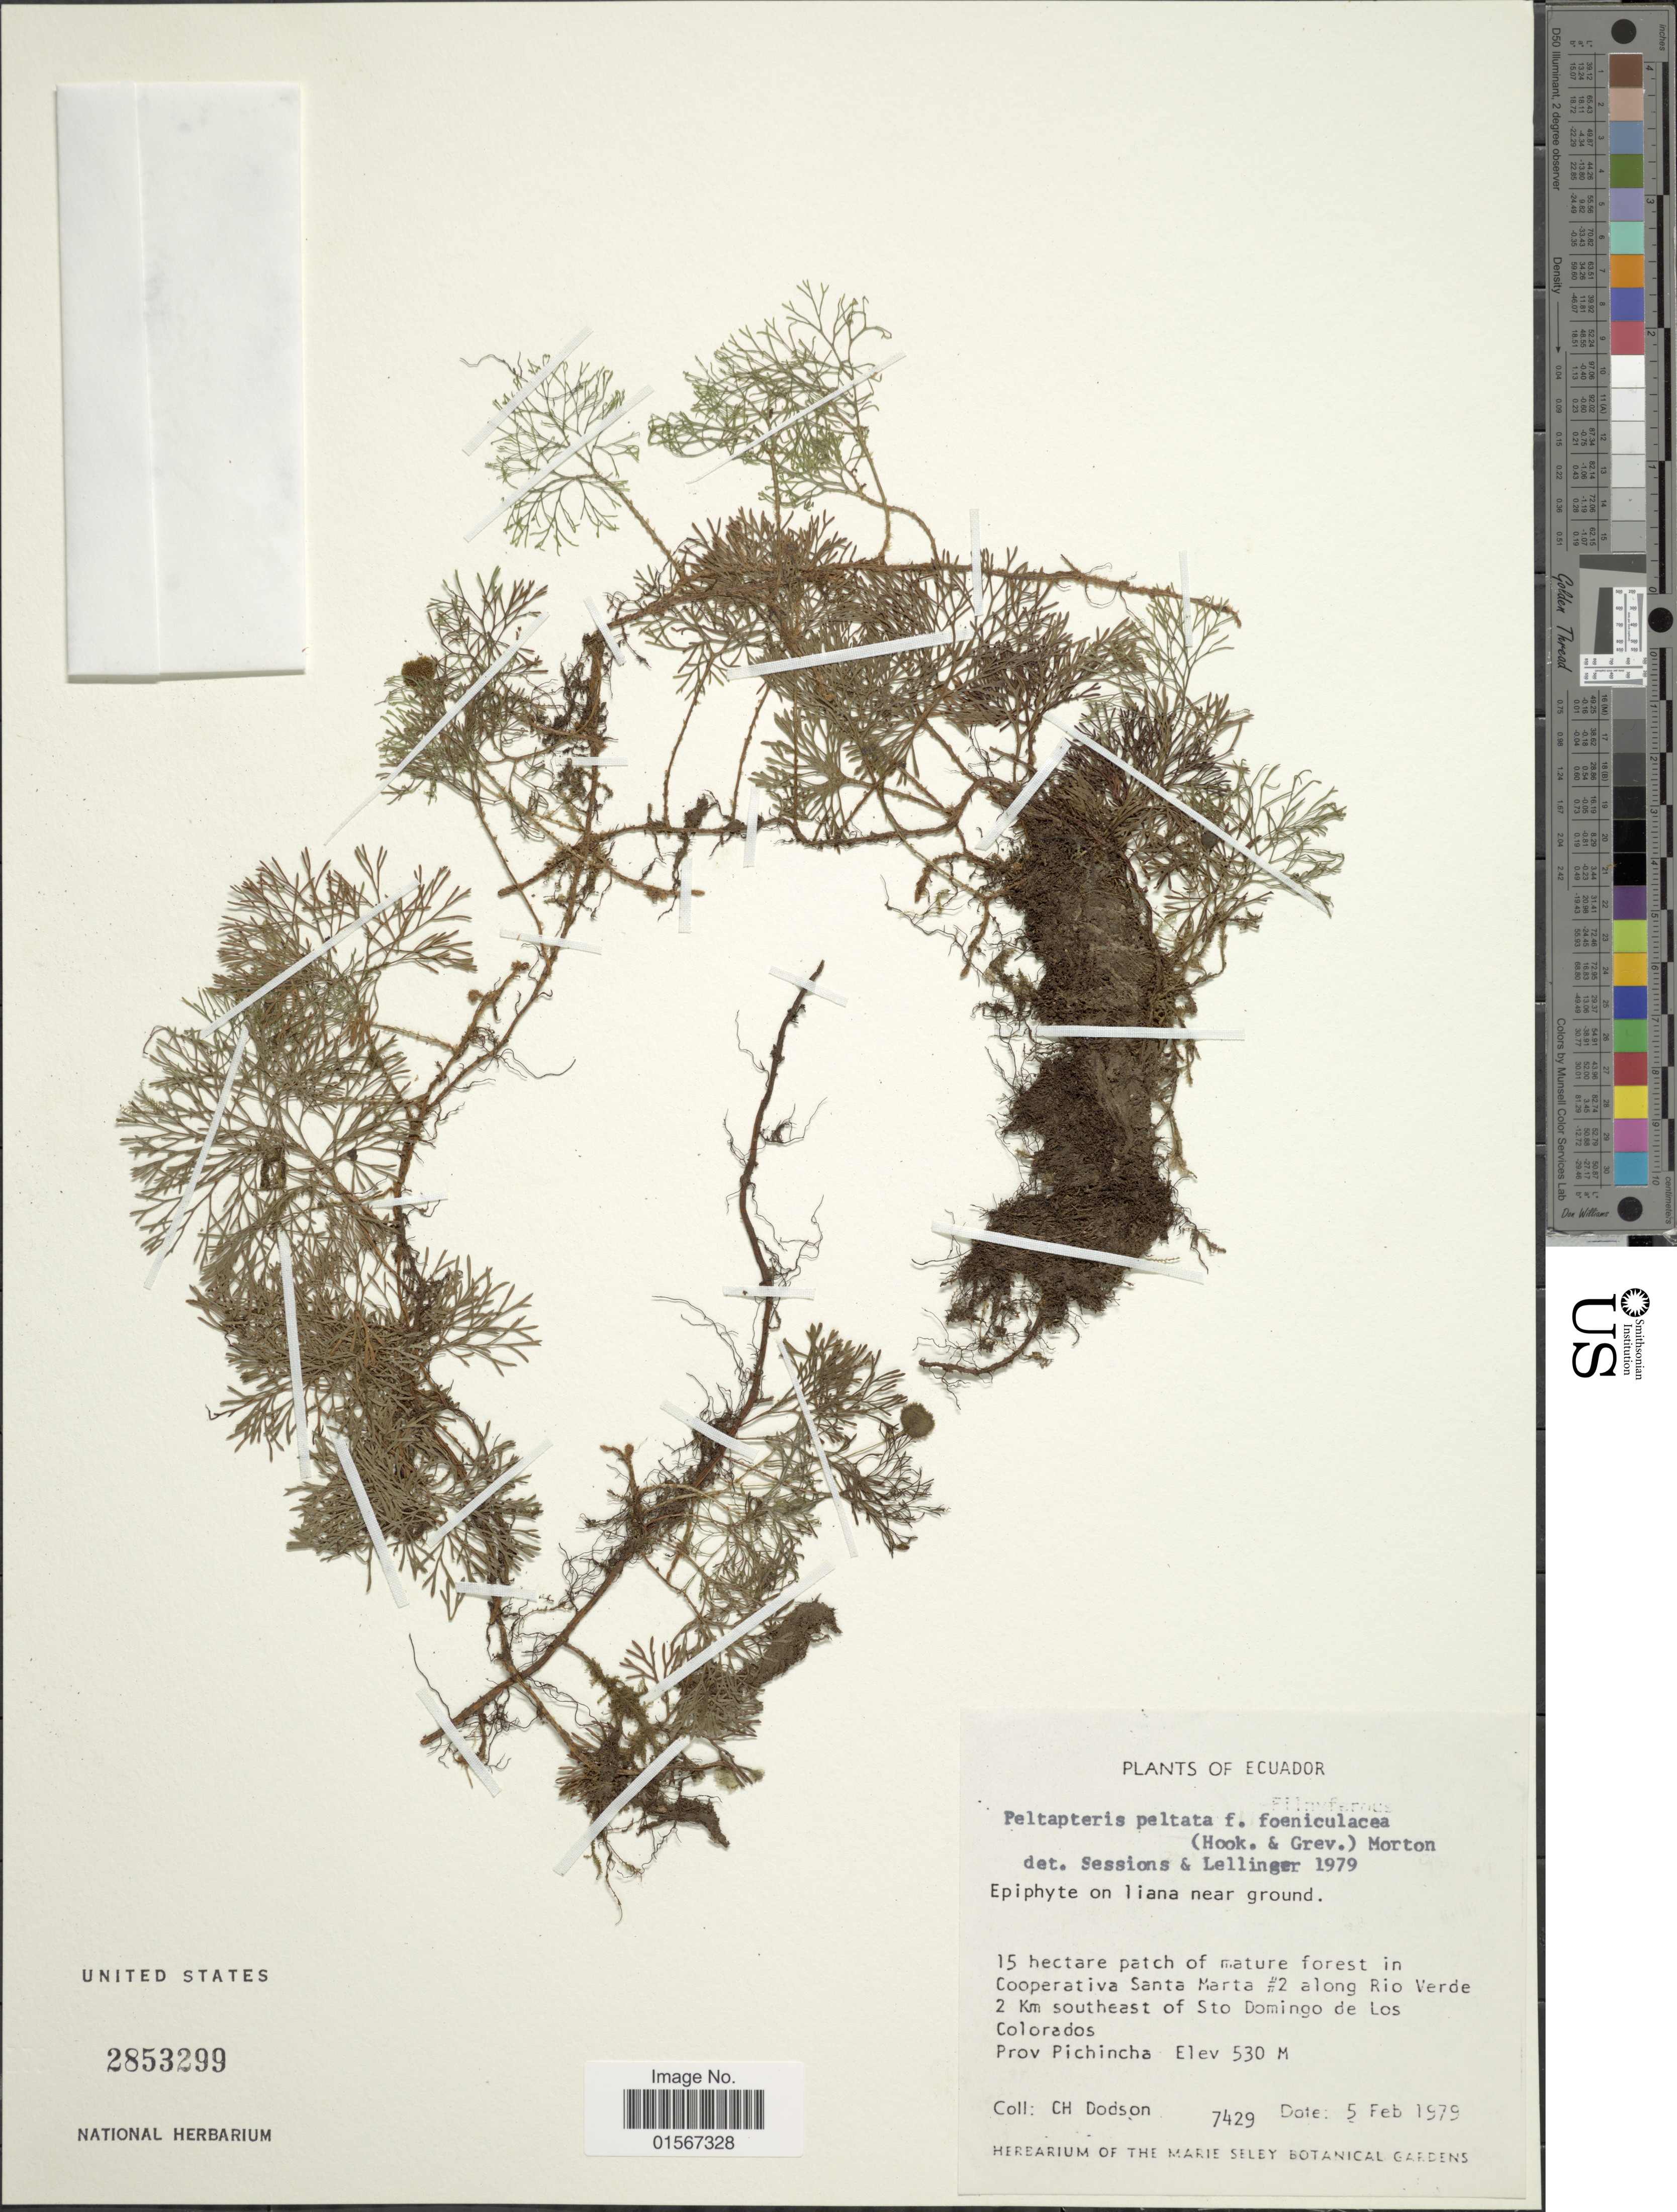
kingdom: Plantae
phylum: Tracheophyta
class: Polypodiopsida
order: Polypodiales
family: Dryopteridaceae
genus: Elaphoglossum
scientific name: Elaphoglossum peltatum f. foeniculaceum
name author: (Hook. & Grev.) Mickel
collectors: C. H. Dodson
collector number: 7429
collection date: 1979-02-05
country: Ecuador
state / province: Pichincha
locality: Ecuador, 15 hectare path of nature forest in Cooperativa Santa Marta #2 along Rio Verde 2 Km southwest of Sto Domingo de Los Colorados, Prov. Pichincha.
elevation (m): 530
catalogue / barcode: US 2853299